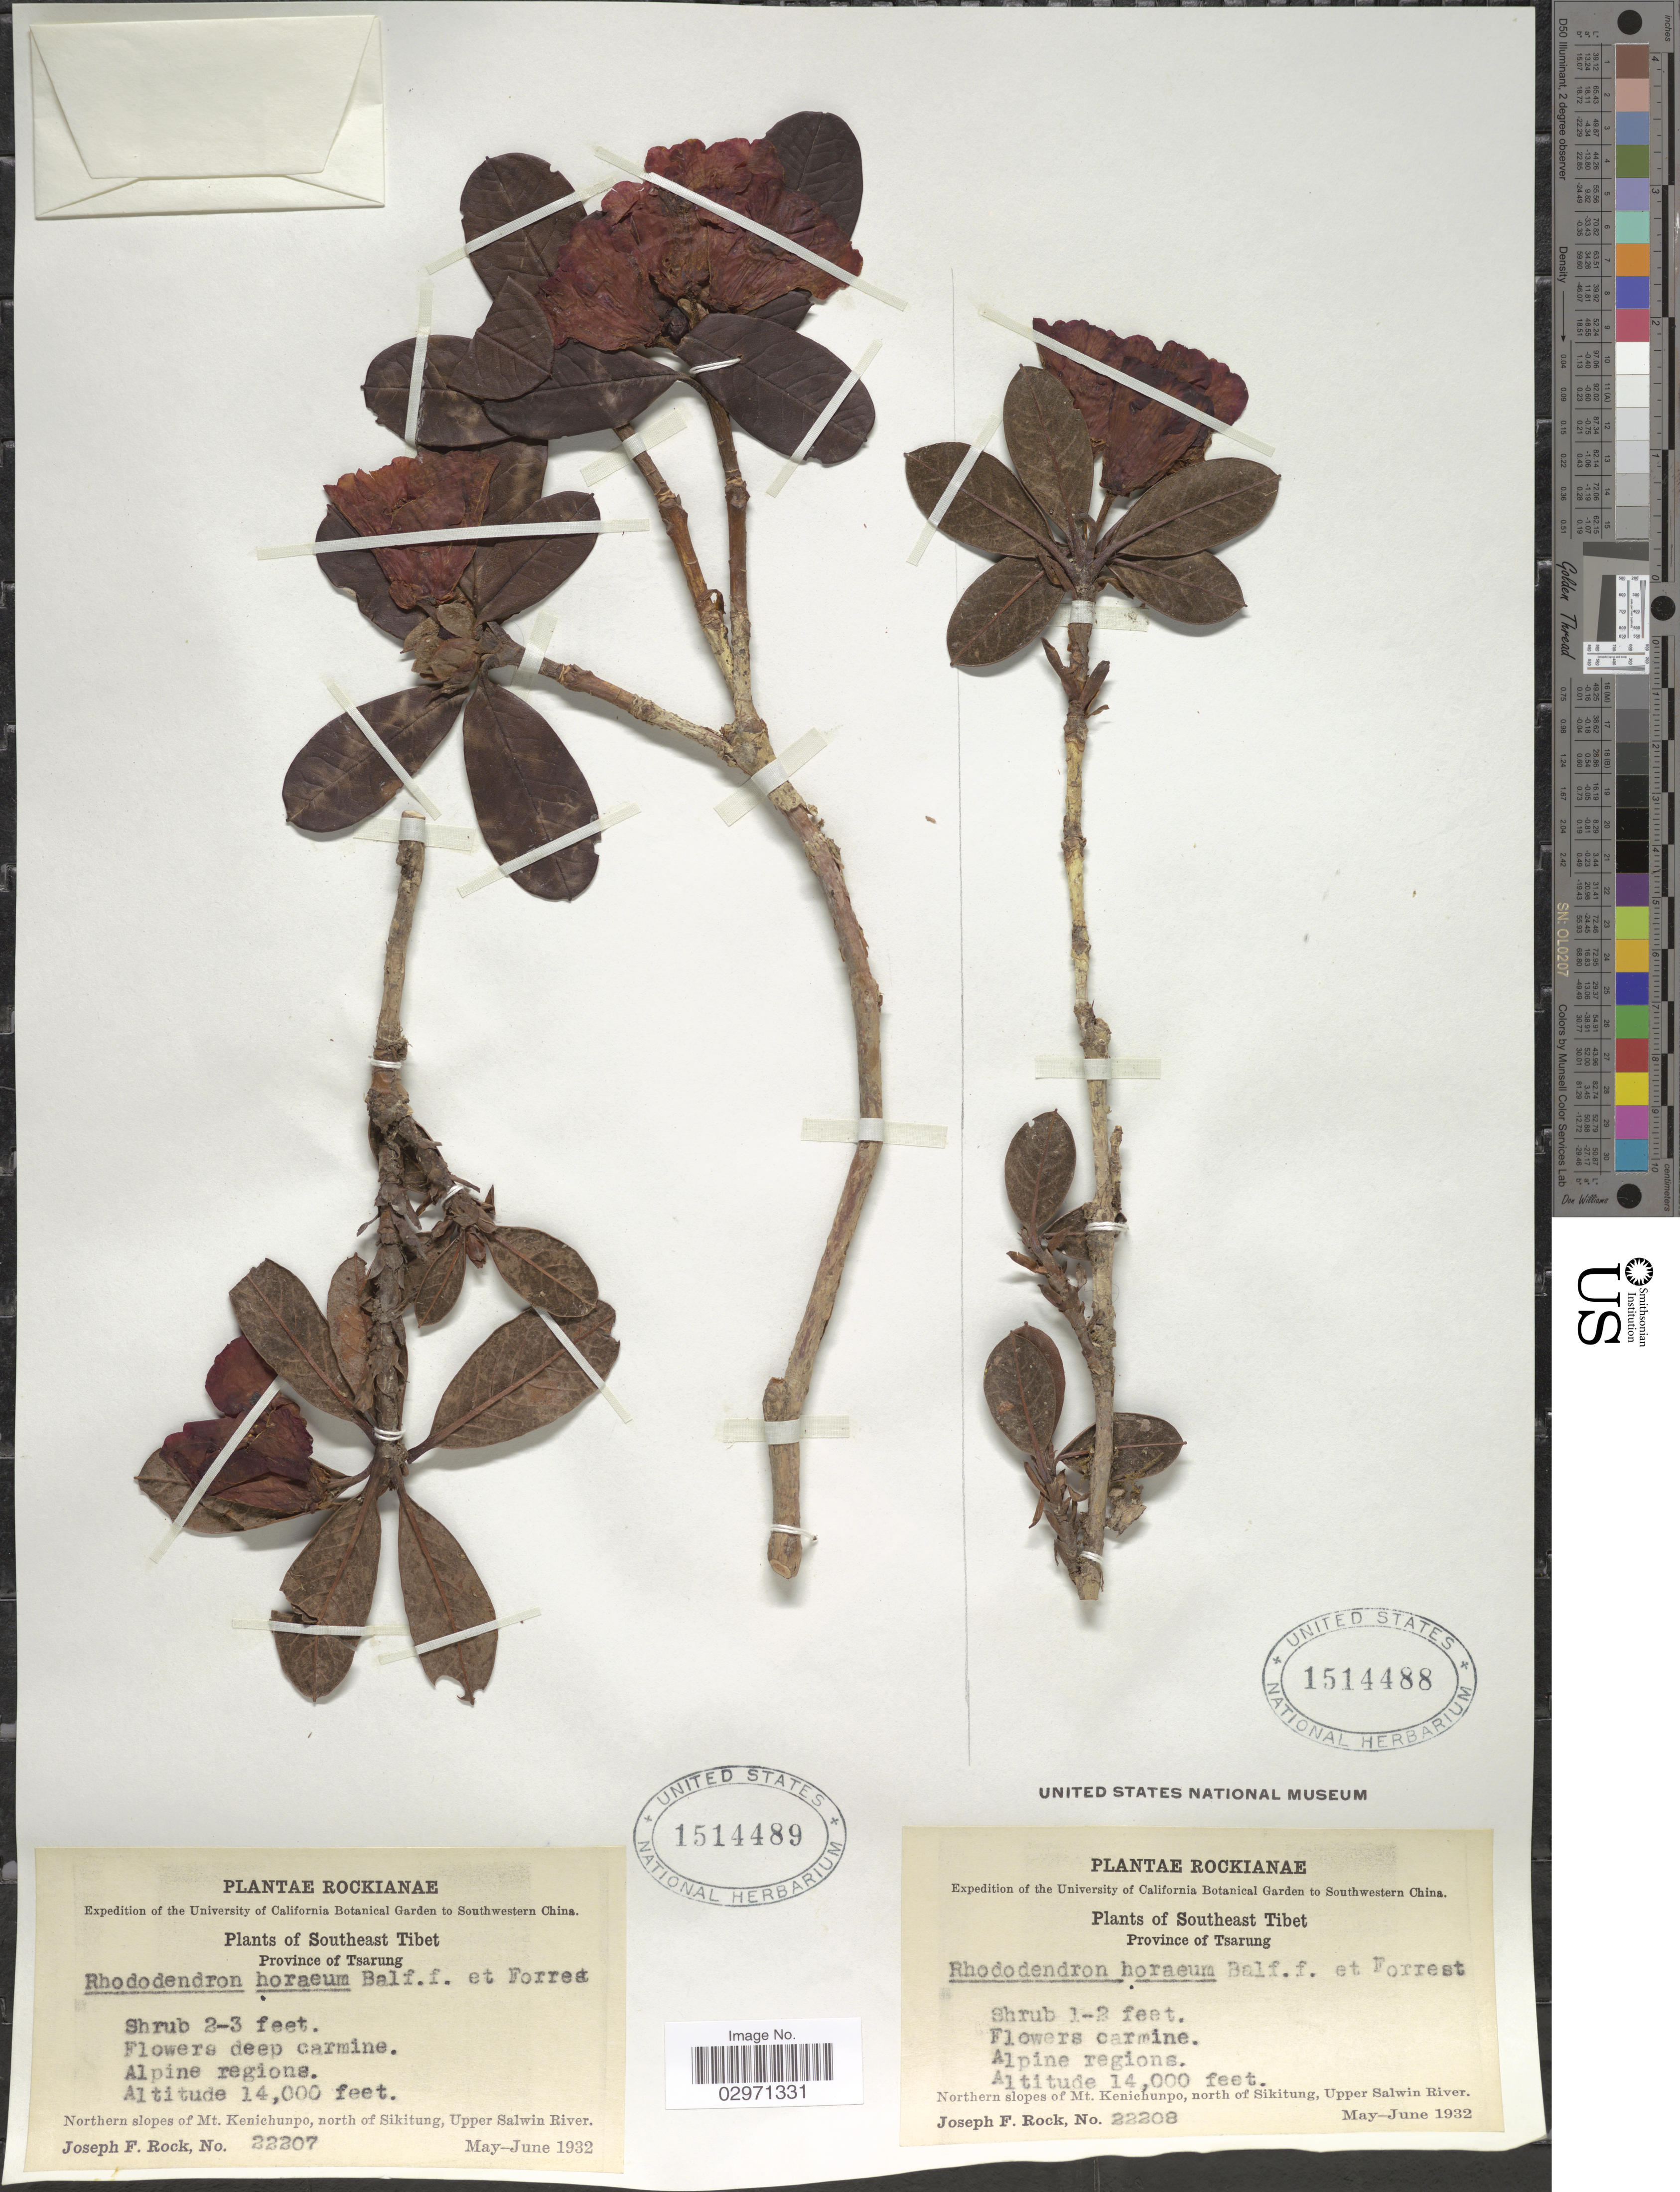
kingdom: Plantae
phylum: Tracheophyta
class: Magnoliopsida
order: Ericales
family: Ericaceae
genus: Rhododendron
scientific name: Rhododendron horaeum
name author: Balf. f. & Forrest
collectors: J. F. Rock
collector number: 22208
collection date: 1932-05/1932-06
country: China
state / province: Xizang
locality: Southwestern China. Southeast Tibet. Province of Tsarung. Alpine regions. Northern slopes of Mt. Kenichunpo, north of Sikitung, Upper Salwin River.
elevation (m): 4267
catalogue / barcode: US 1514488-2